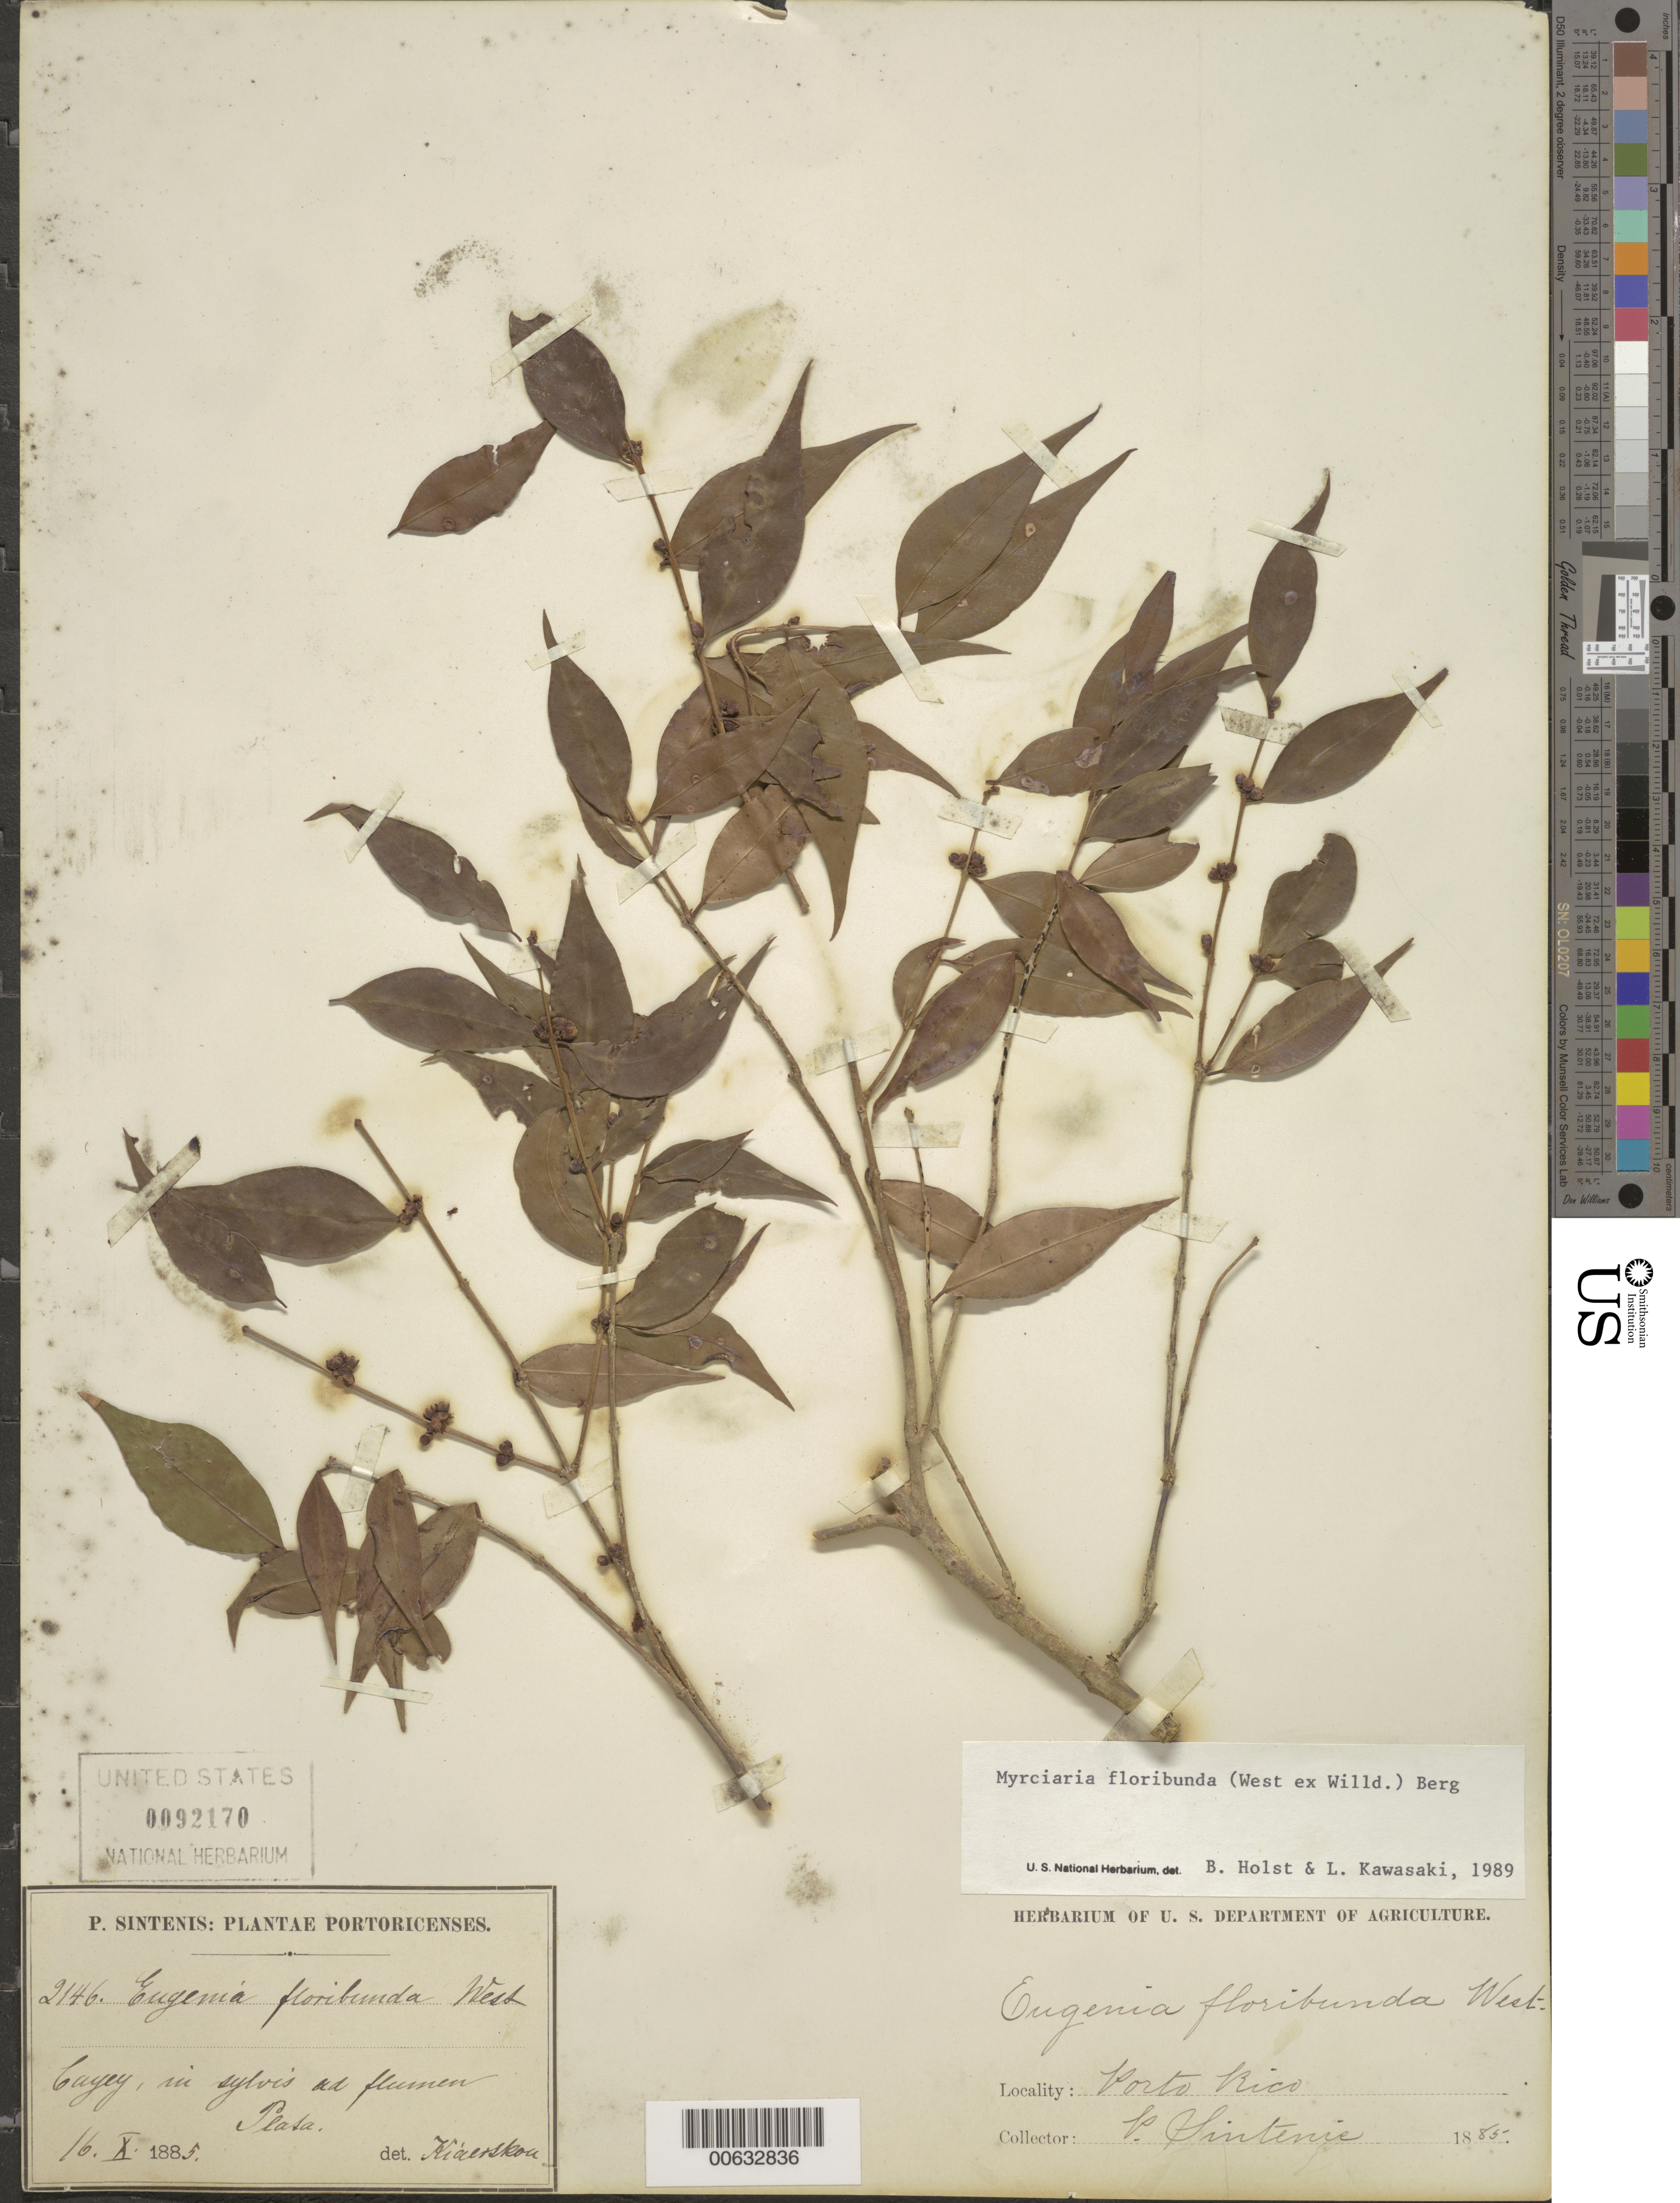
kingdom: Plantae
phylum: Tracheophyta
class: Magnoliopsida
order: Myrtales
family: Myrtaceae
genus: Myrciaria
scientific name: Myrciaria floribunda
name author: (H. West ex Willd.) O. Berg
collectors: P. Sintenis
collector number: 2146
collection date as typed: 16 Oct 1885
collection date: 1885-10-16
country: Puerto Rico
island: Greater Antilles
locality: Cayey, in sylvis ad flumen Plata.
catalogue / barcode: US 92170